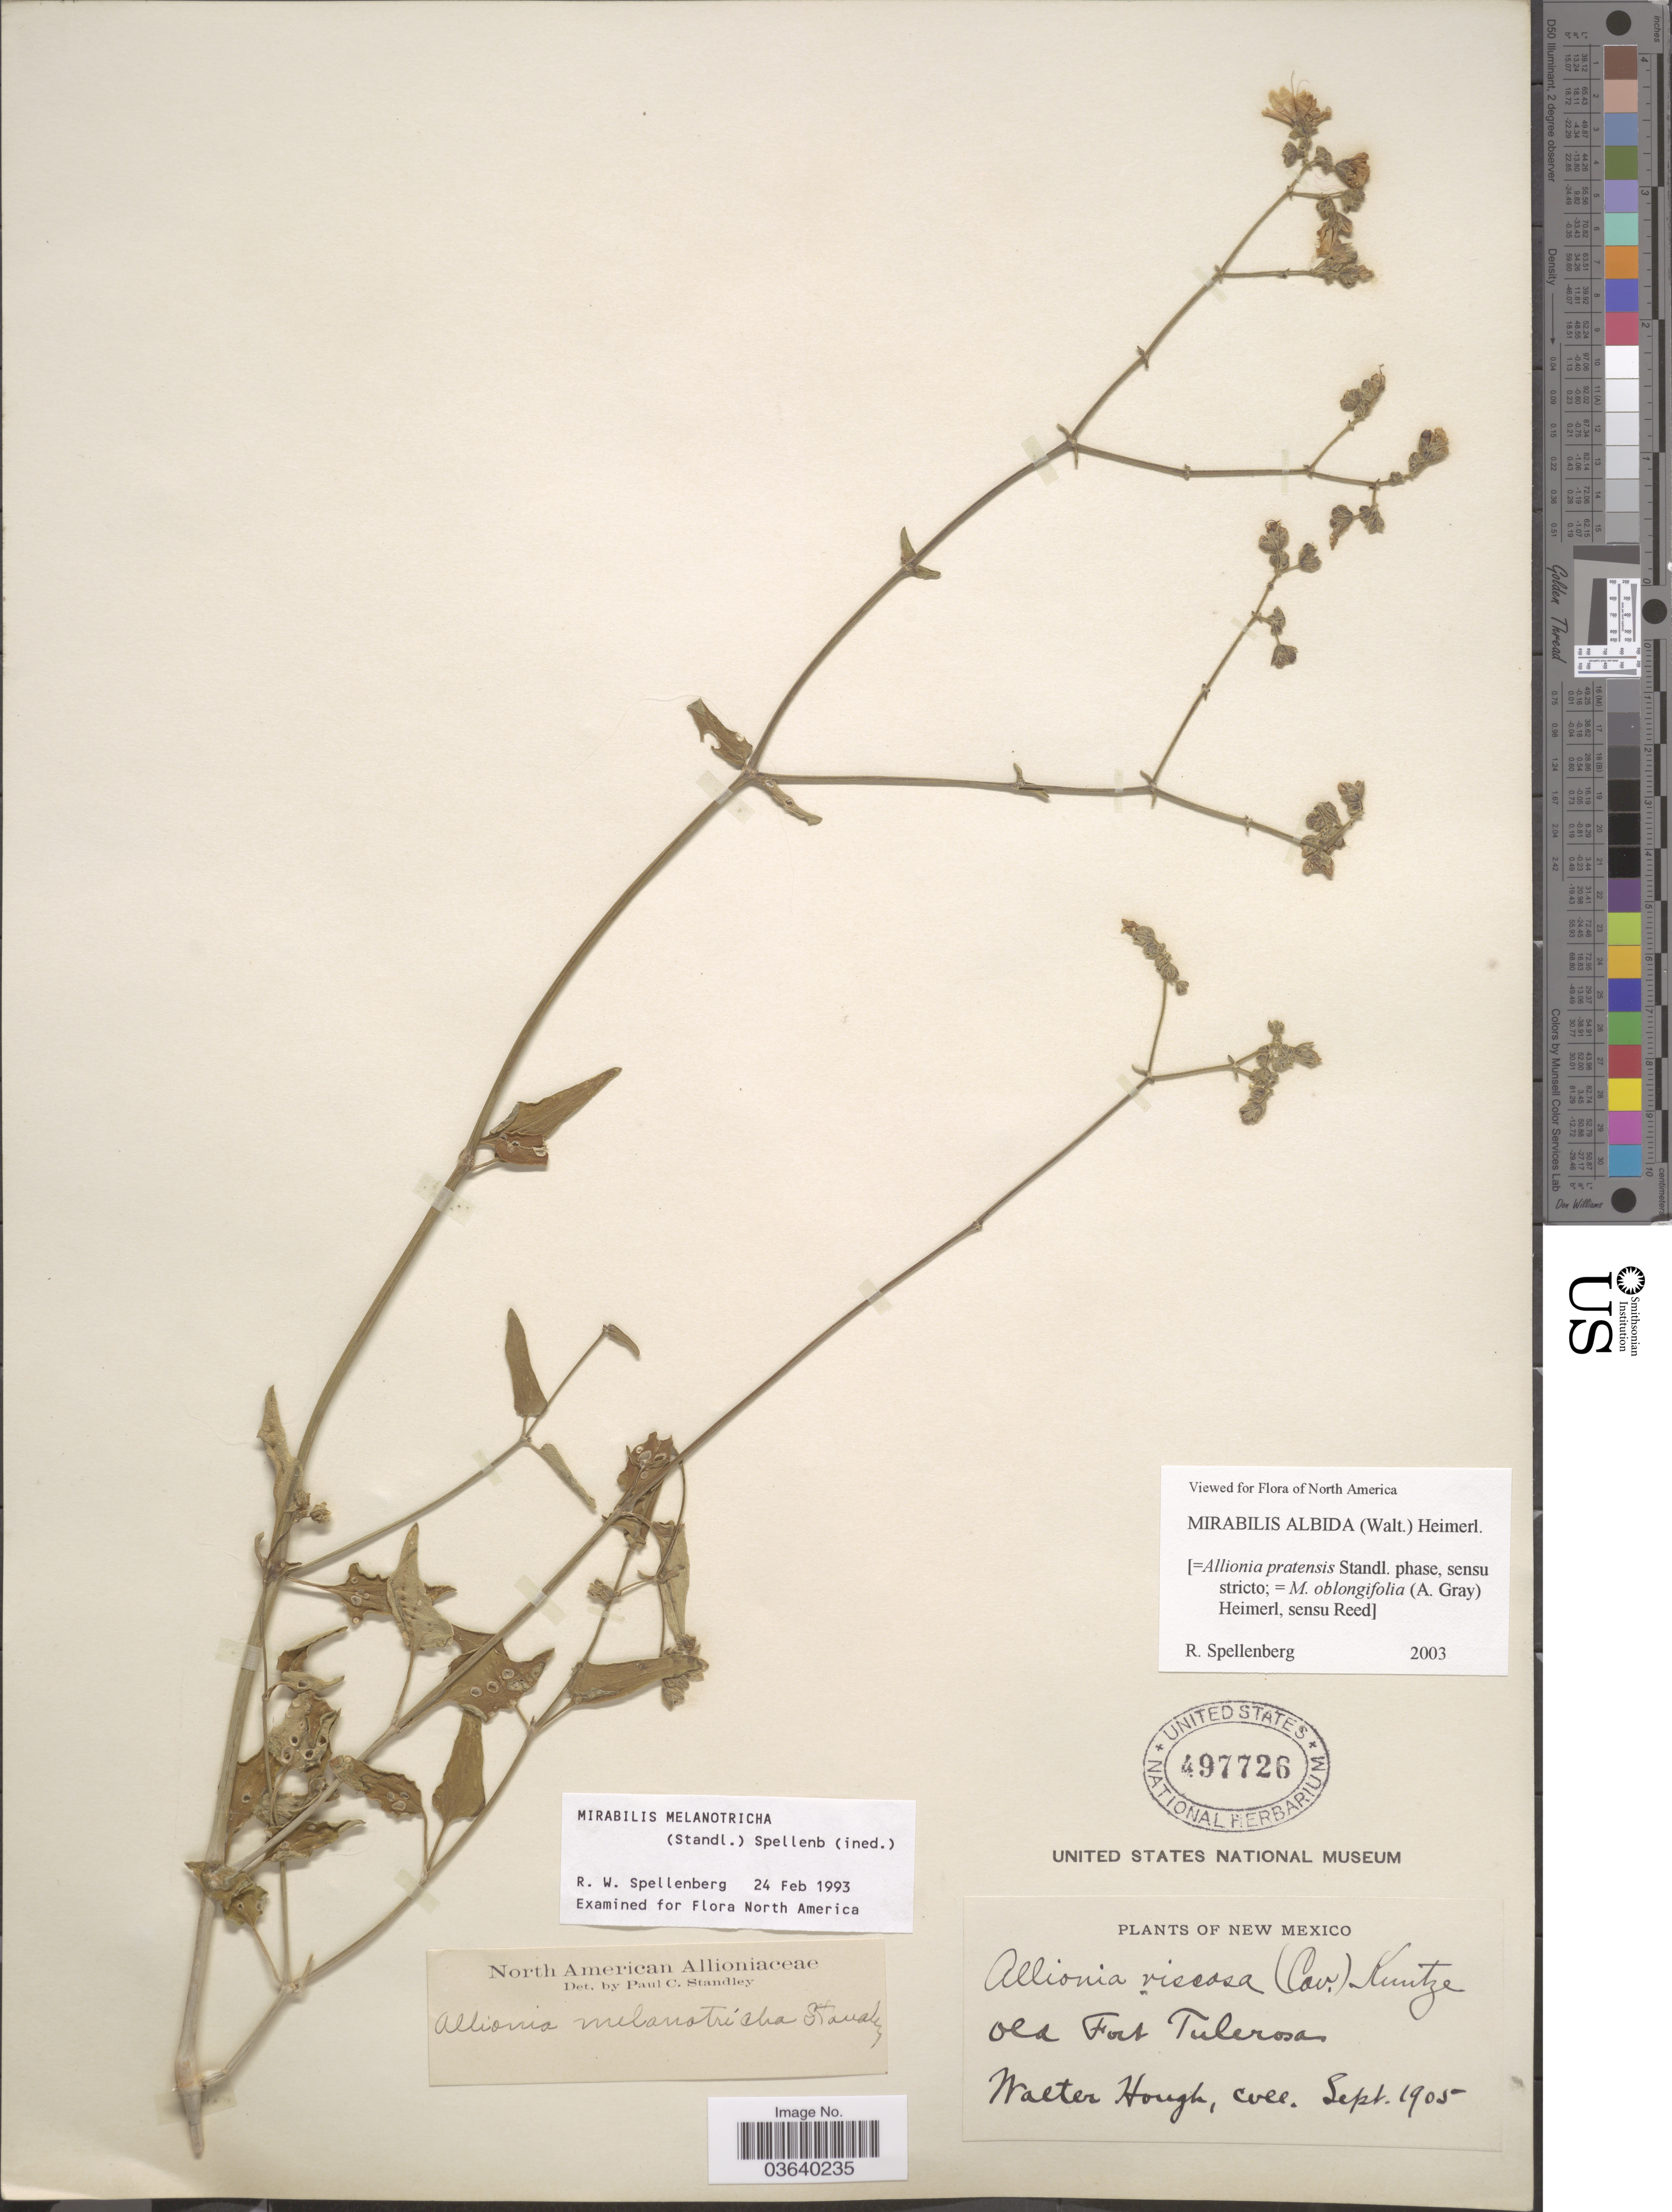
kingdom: Plantae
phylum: Tracheophyta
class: Magnoliopsida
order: Caryophyllales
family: Nyctaginaceae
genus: Mirabilis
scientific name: Mirabilis albida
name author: (Walter) Heimerl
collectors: W. Hough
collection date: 1905-09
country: United States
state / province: New Mexico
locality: Old Fort Tulerosa.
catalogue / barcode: US 497726